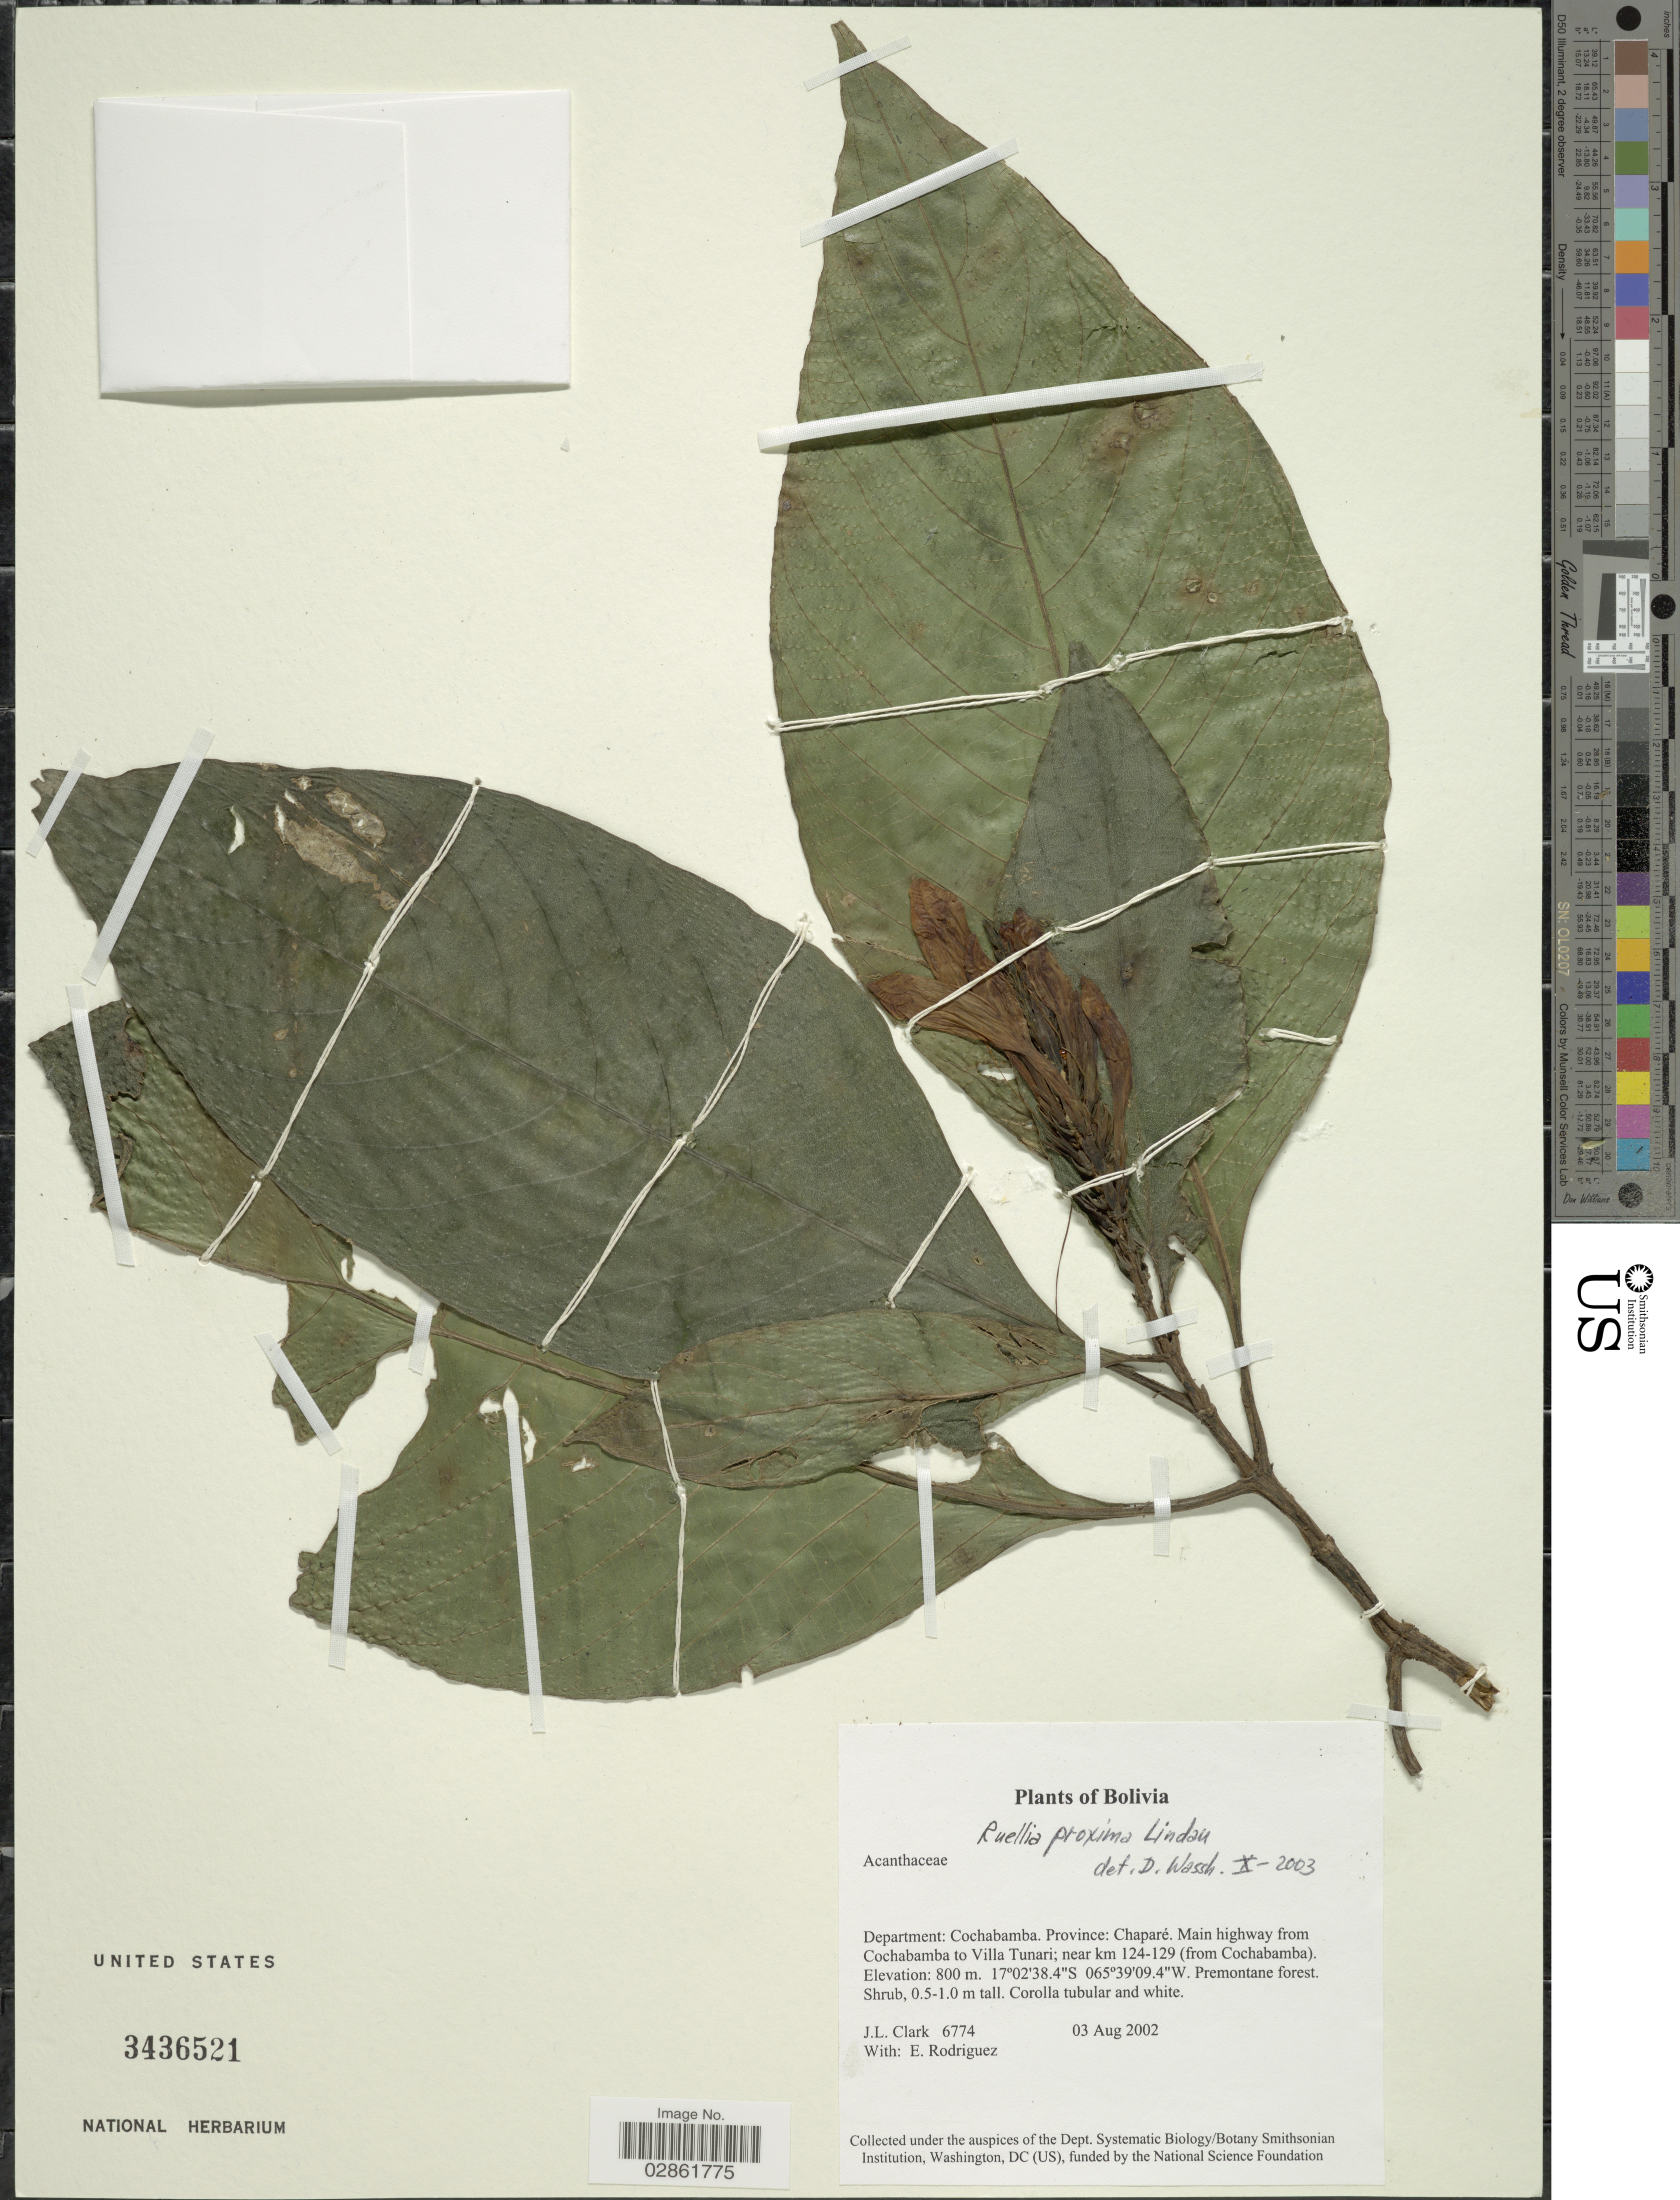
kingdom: Plantae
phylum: Tracheophyta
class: Magnoliopsida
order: Lamiales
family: Acanthaceae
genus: Ruellia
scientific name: Ruellia proxima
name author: Lindau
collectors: J. L. Clark & E. Rodriguez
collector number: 6774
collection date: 2002-08-03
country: Bolivia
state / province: Cochabamba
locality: Department: Cochabamba. Province: Chaparé. Main highway from Cochabamba to Villa Tunari; near km 124-129 (from Cochabamba).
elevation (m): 800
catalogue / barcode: US 3436521